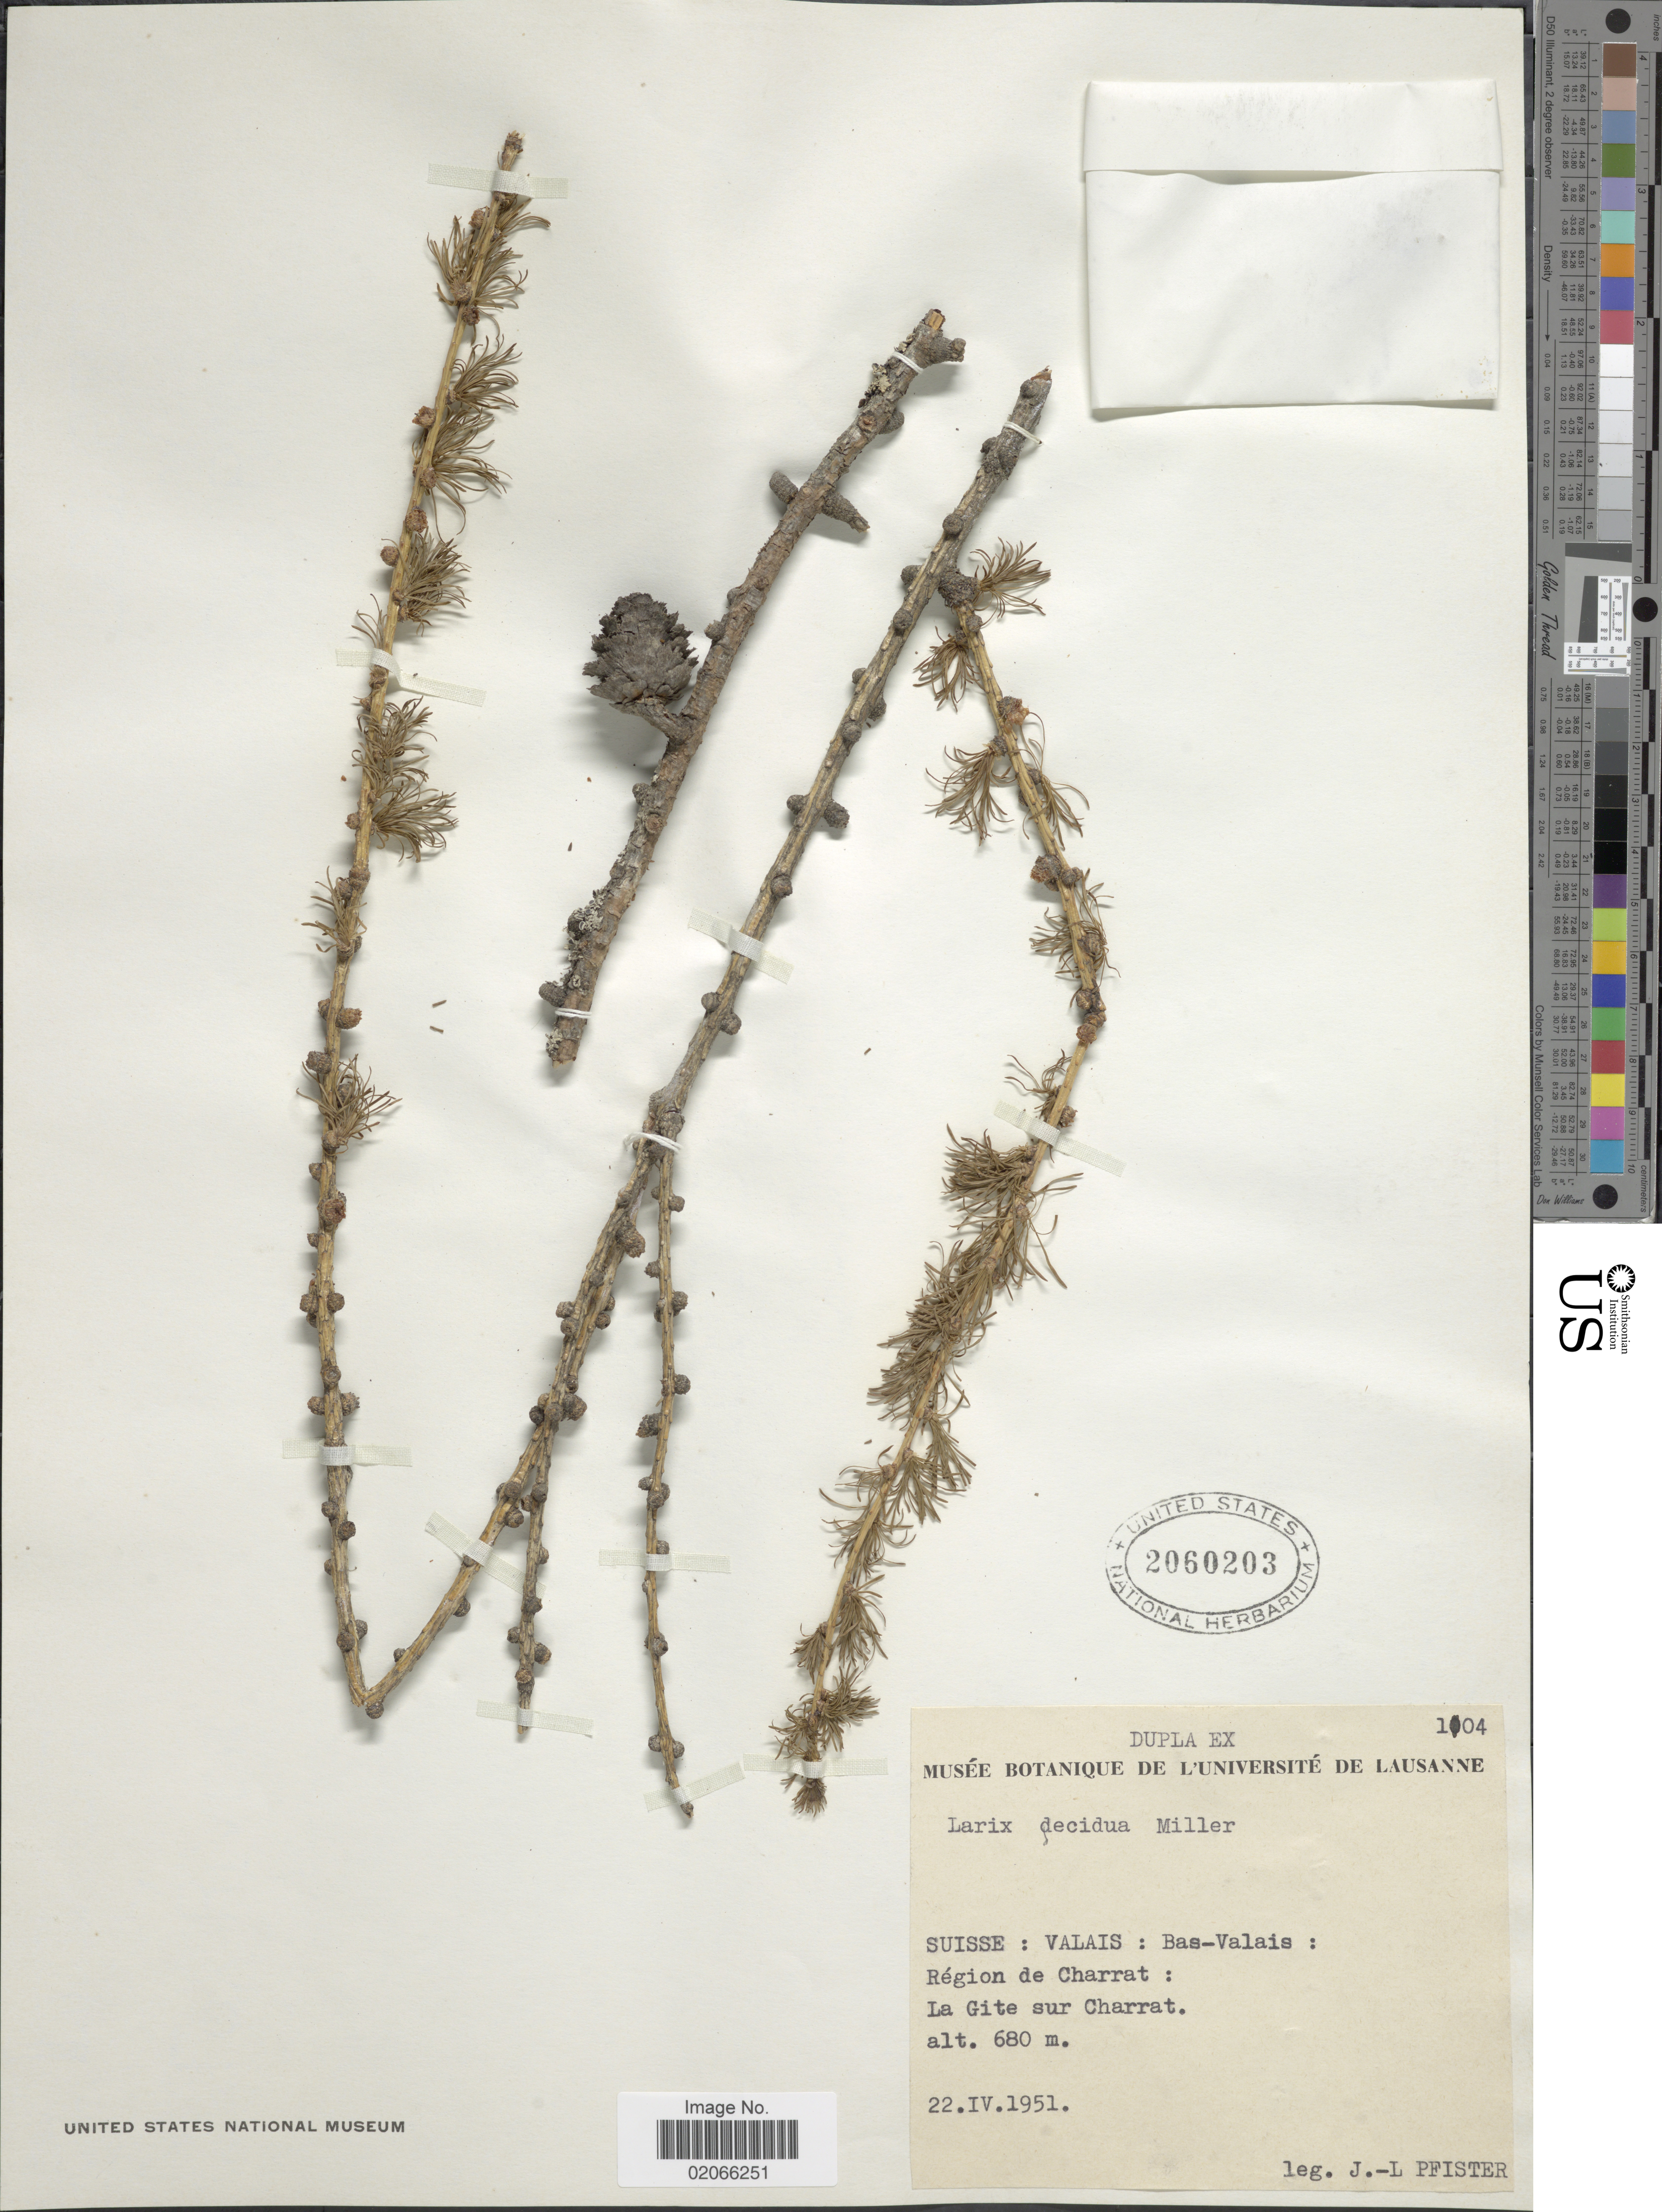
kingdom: Plantae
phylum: Tracheophyta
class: Pinopsida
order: Pinales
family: Pinaceae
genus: Larix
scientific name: Larix decidua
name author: Mill.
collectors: J. Pfister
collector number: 104*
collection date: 1951-04-22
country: Switzerland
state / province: Valais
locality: Suisse: Bas-Valais: region de Charrat, La Gite sur Charrat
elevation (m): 680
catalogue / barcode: US 2060203